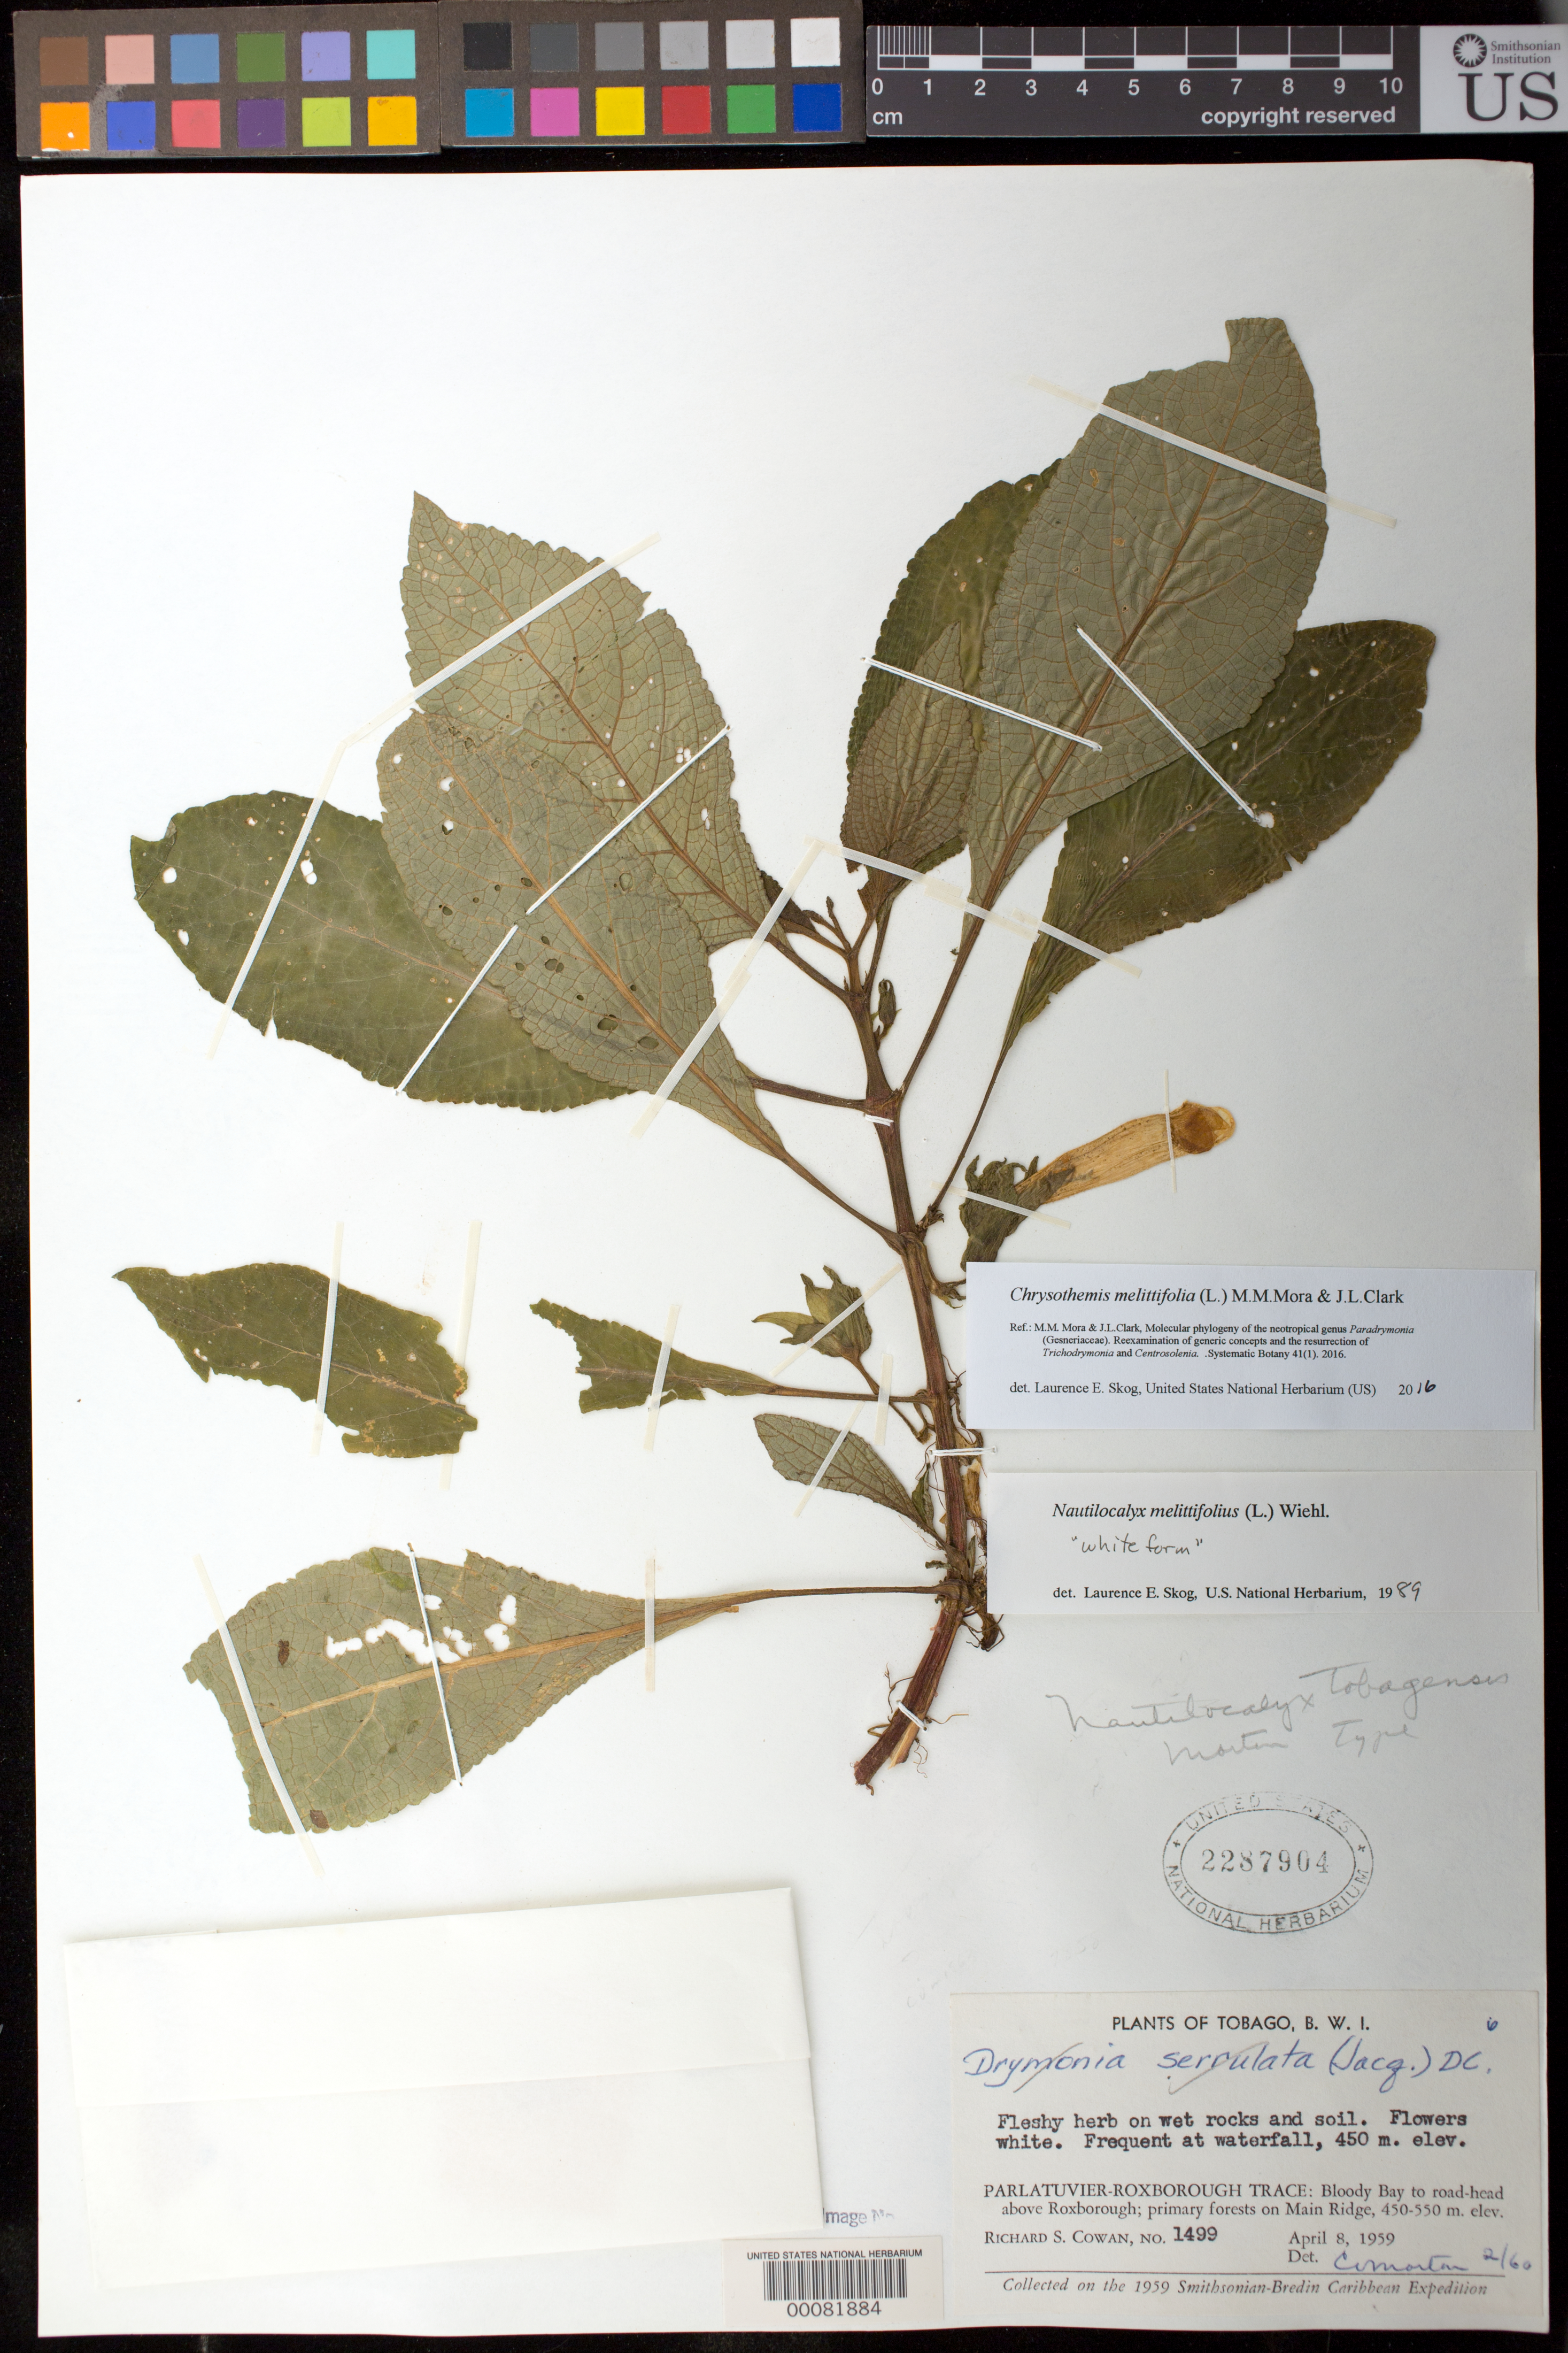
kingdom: Plantae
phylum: Tracheophyta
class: Magnoliopsida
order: Lamiales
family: Gesneriaceae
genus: Chrysothemis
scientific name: Chrysothemis melittifolia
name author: (L.) M.M. Mora & J.L. Clark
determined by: Skog, Laurence E.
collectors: R. S. Cowan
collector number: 1499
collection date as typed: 08 Apr 1959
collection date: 1959-04-08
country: Trinidad and Tobago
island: Tobago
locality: Parlatuvier-Roxborough Trace: Bloody Bay to road-head above Roxborough; primary forests on Main Ridge.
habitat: On wet rocks and soil. Frequent at waterfall.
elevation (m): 450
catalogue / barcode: US 2287904